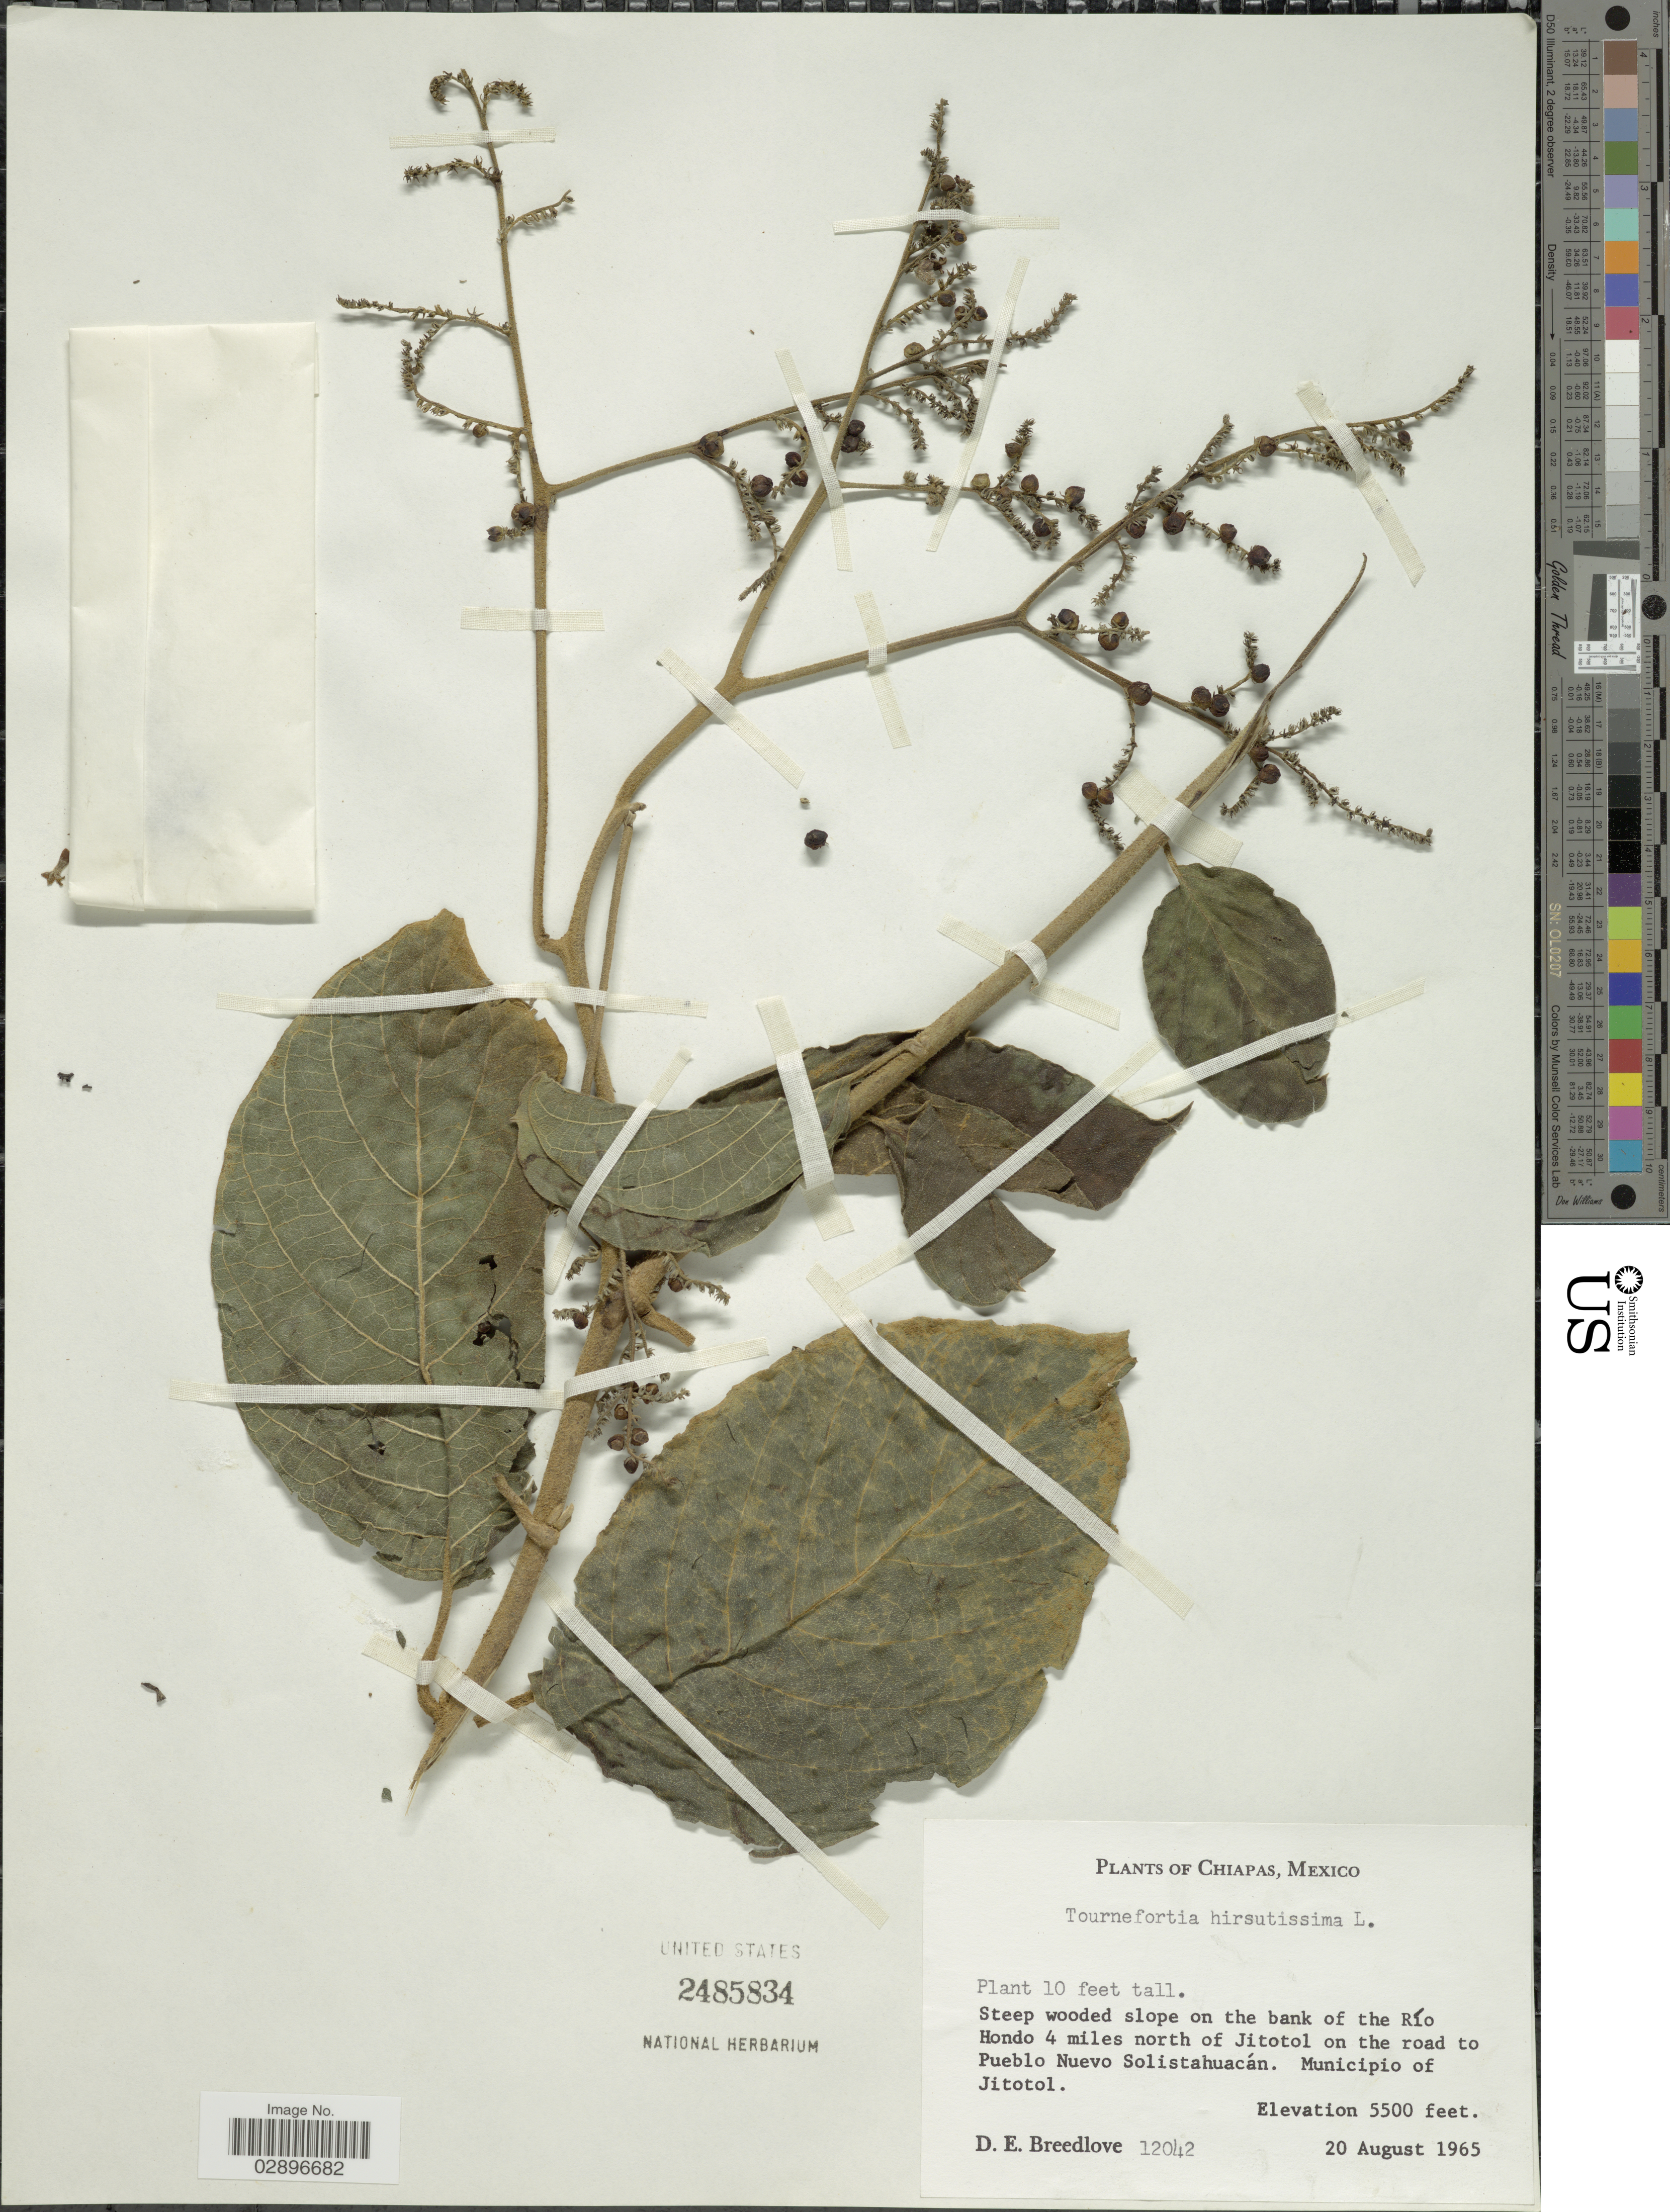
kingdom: Plantae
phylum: Tracheophyta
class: Magnoliopsida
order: Boraginales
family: Heliotropiaceae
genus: Tournefortia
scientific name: Tournefortia hirsutissima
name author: L.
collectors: D. E. Breedlove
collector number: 12042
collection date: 1965-08-20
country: Mexico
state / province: Chiapas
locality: On the bank of the Río Hondo 4 miles north of Jitotol on the road to Pueblo Nuevo Solistahuacán. Municipio of Jitotol.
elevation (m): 1676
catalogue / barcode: US 2485834